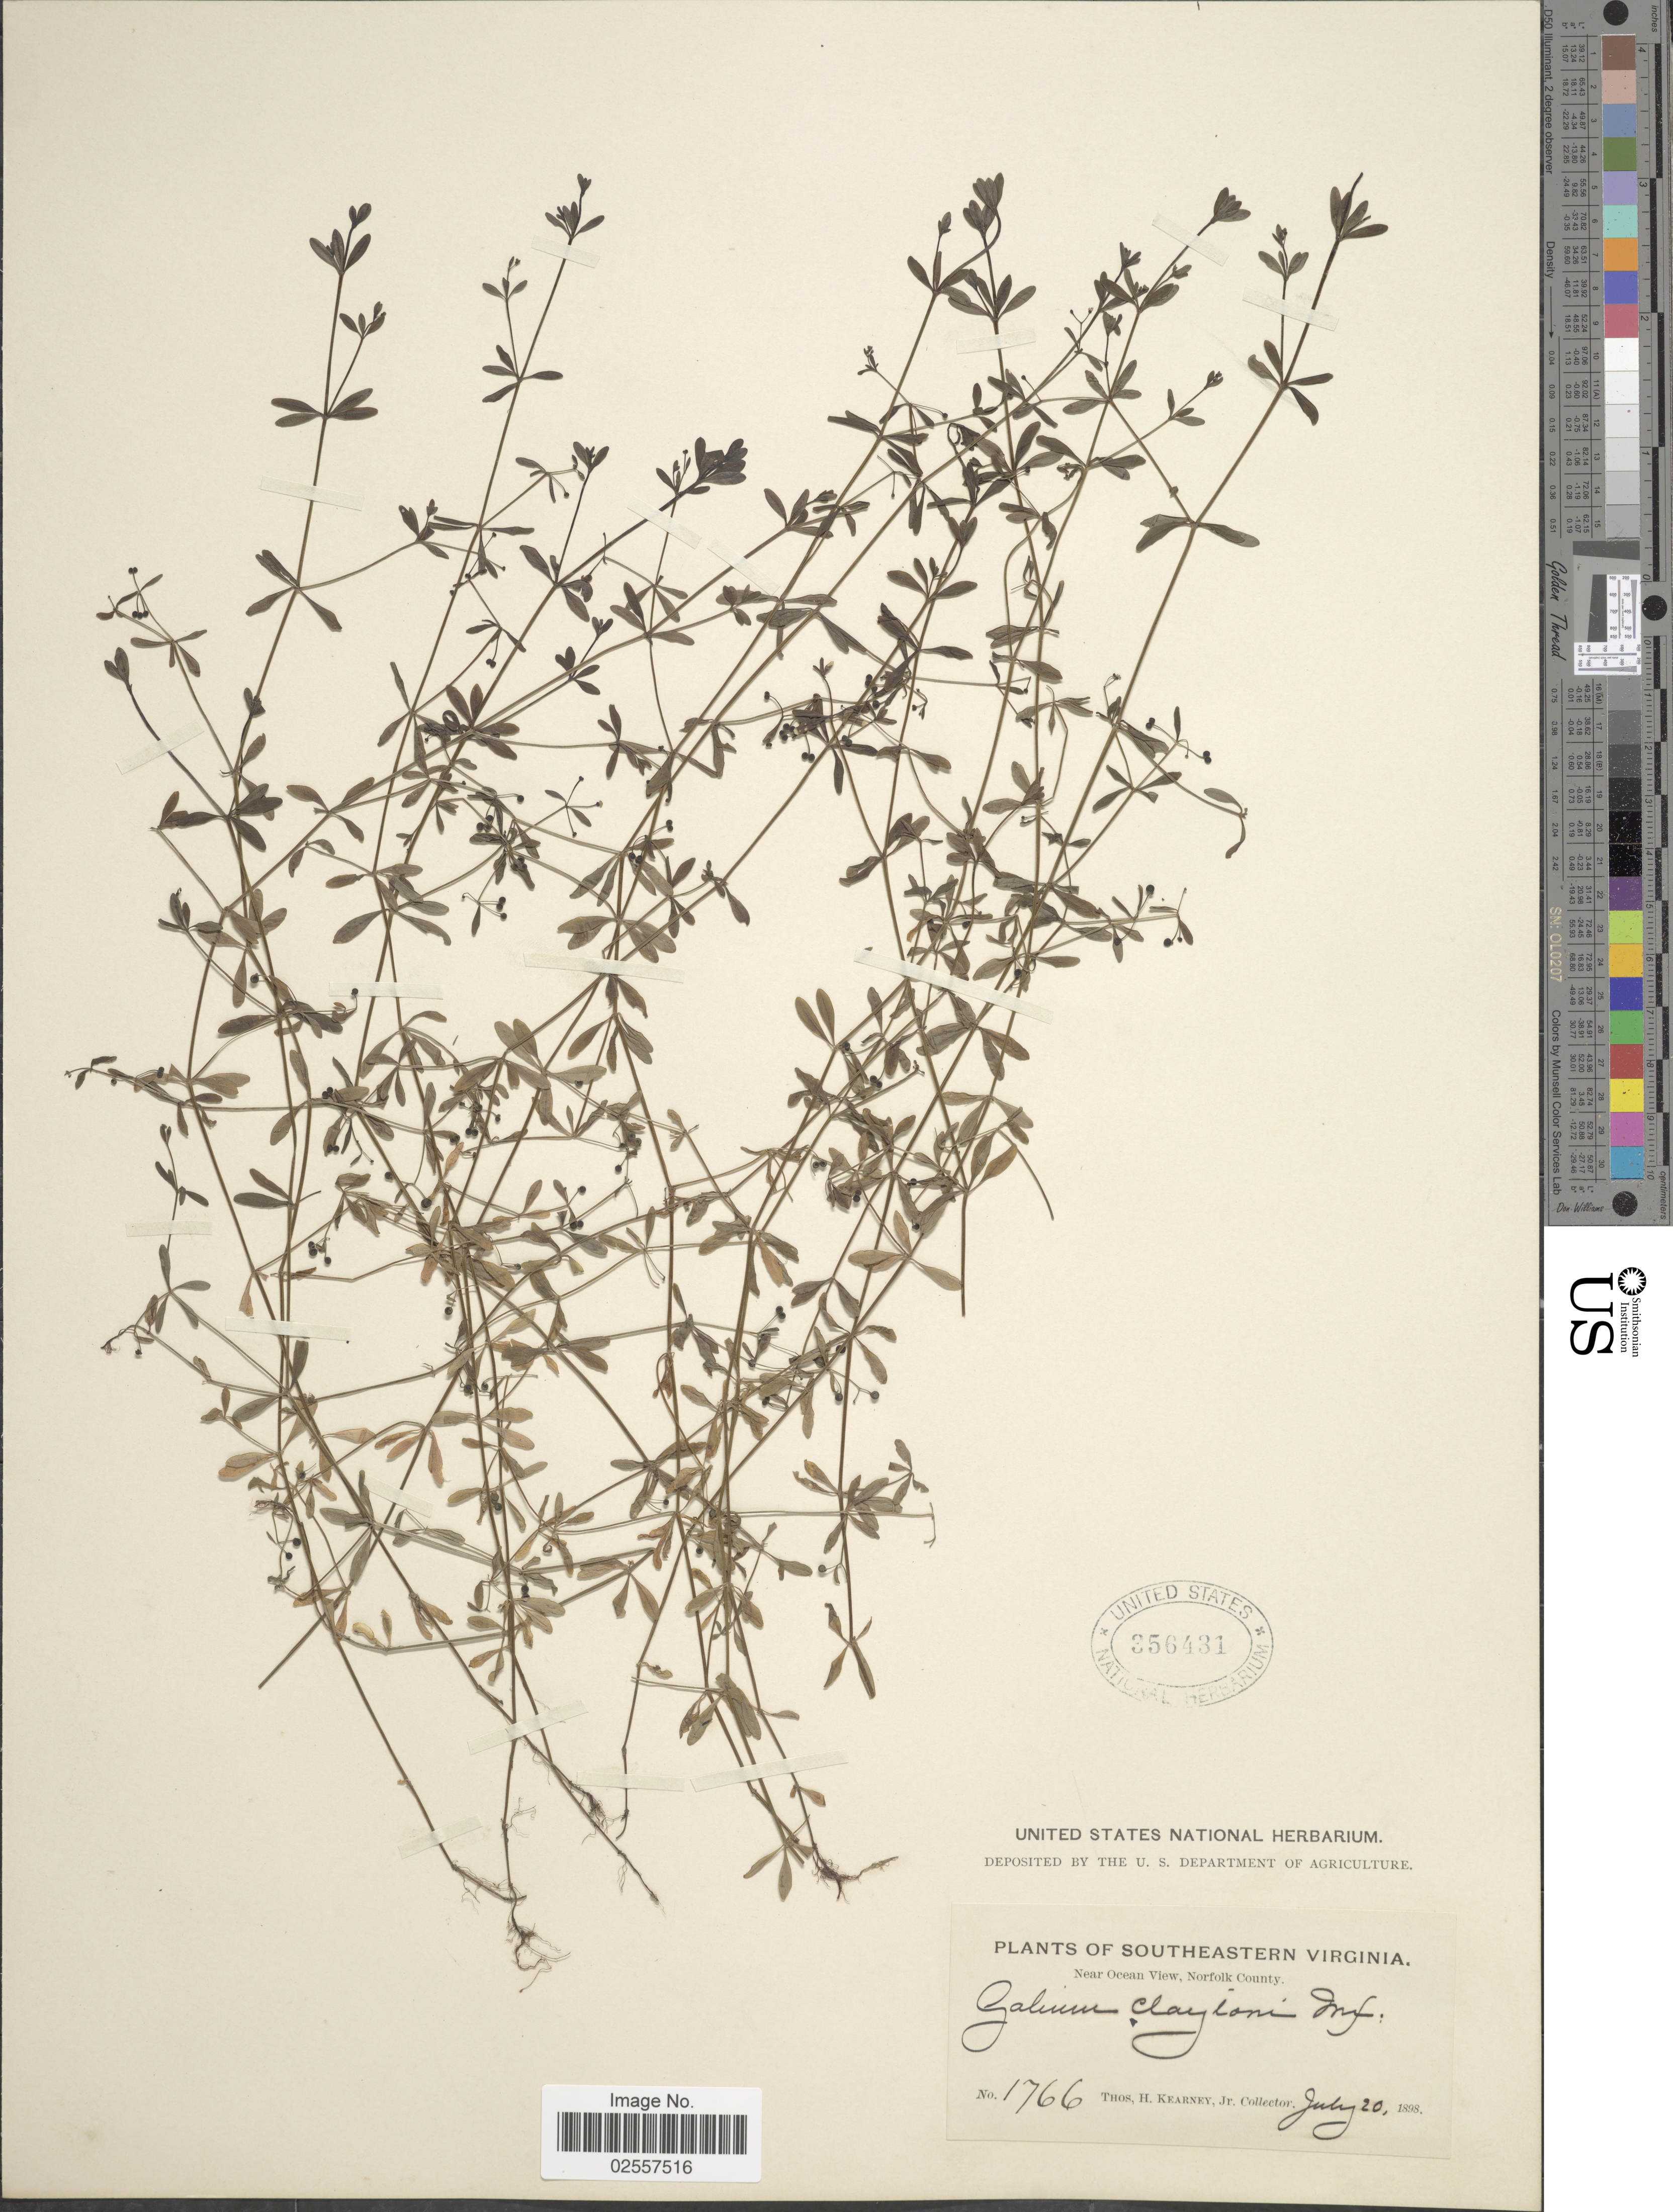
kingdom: Plantae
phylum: Tracheophyta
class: Magnoliopsida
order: Gentianales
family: Rubiaceae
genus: Galium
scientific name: Galium claytoni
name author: Michx.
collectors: T. H. Kearney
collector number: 1766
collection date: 1898-07-20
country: United States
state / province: Virginia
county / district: City of Norfolk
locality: Southeastern Virginia, Near Ocean View, Norfolk County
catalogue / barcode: US 356431